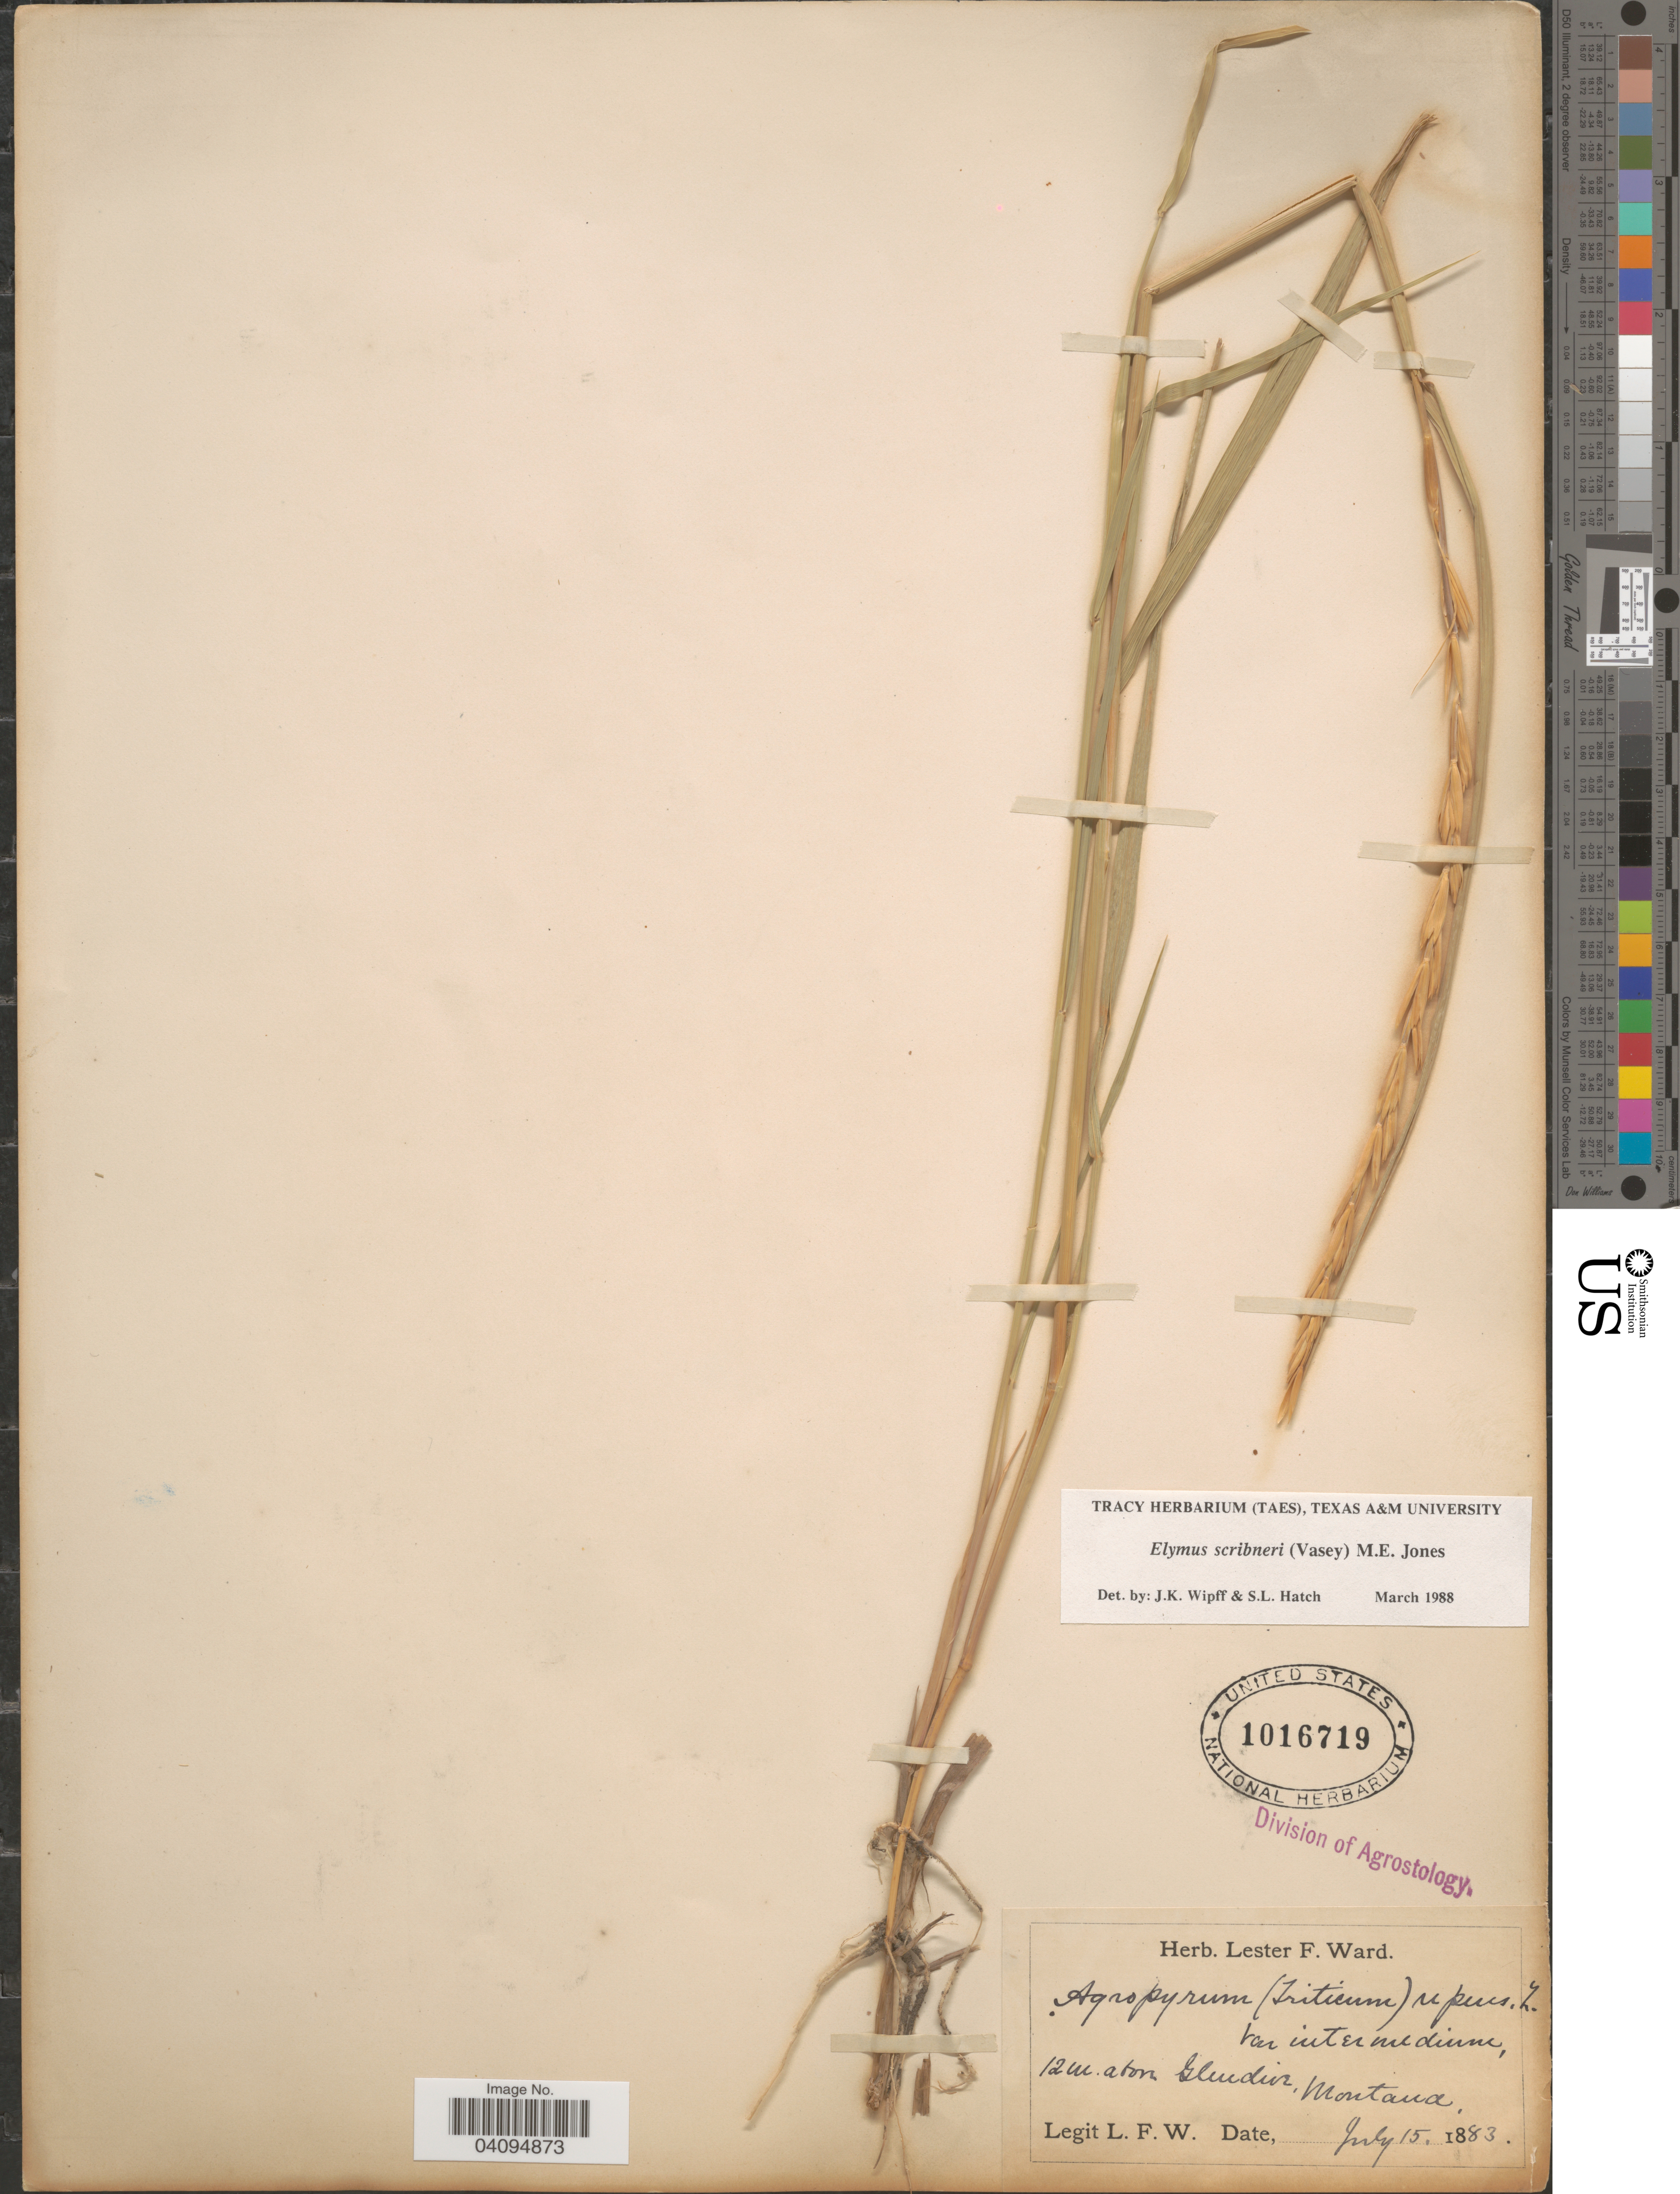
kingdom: Plantae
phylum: Tracheophyta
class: Liliopsida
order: Poales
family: Poaceae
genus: Elymus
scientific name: Elymus scribneri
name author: (Vasey) M.E. Jones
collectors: L. F. Ward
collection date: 1883-07-15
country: United States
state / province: Montana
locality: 12 m. above Glendive.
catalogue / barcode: US 1016719